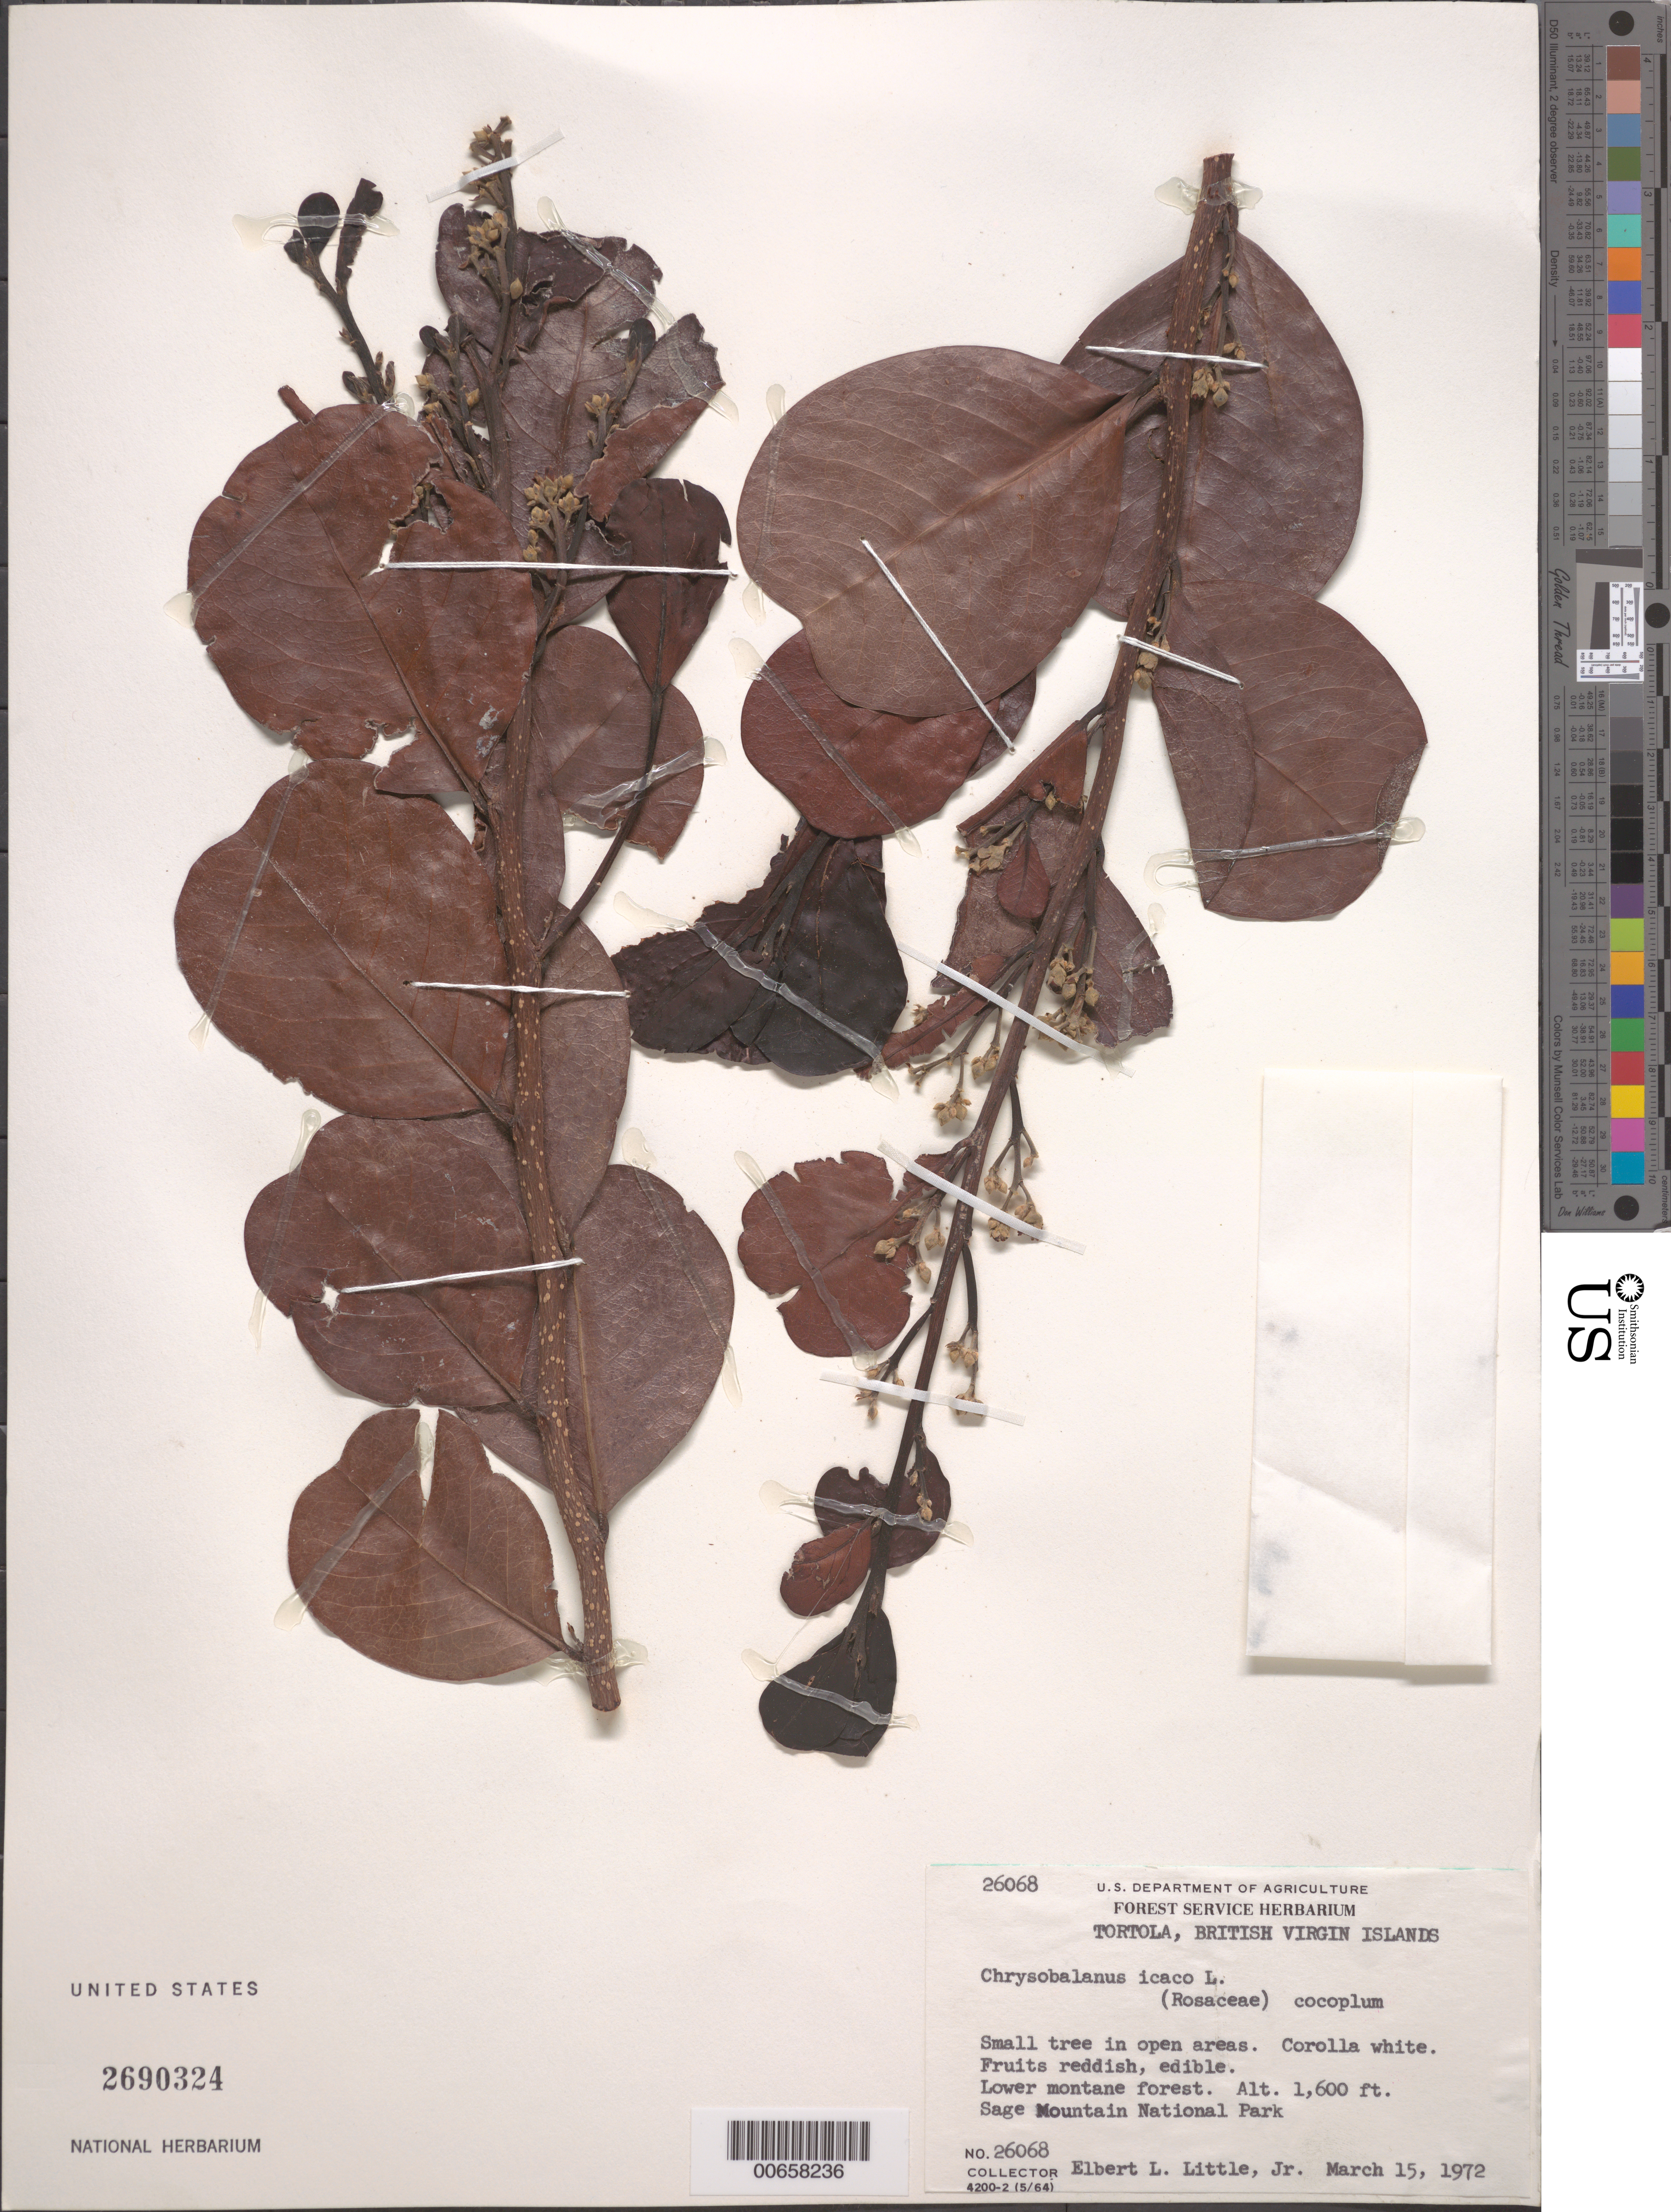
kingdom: Plantae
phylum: Tracheophyta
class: Magnoliopsida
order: Malpighiales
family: Chrysobalanaceae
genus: Chrysobalanus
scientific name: Chrysobalanus icaco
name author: L.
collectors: E. L. Little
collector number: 26068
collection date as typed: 15 Mar 1972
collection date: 1972-03-15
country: British Virgin Islands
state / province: Tortola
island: Tortola Island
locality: Sage Mt. Natl. Park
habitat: Lower montane forest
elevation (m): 488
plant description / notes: Common name: cocoplum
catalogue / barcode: US 2690324